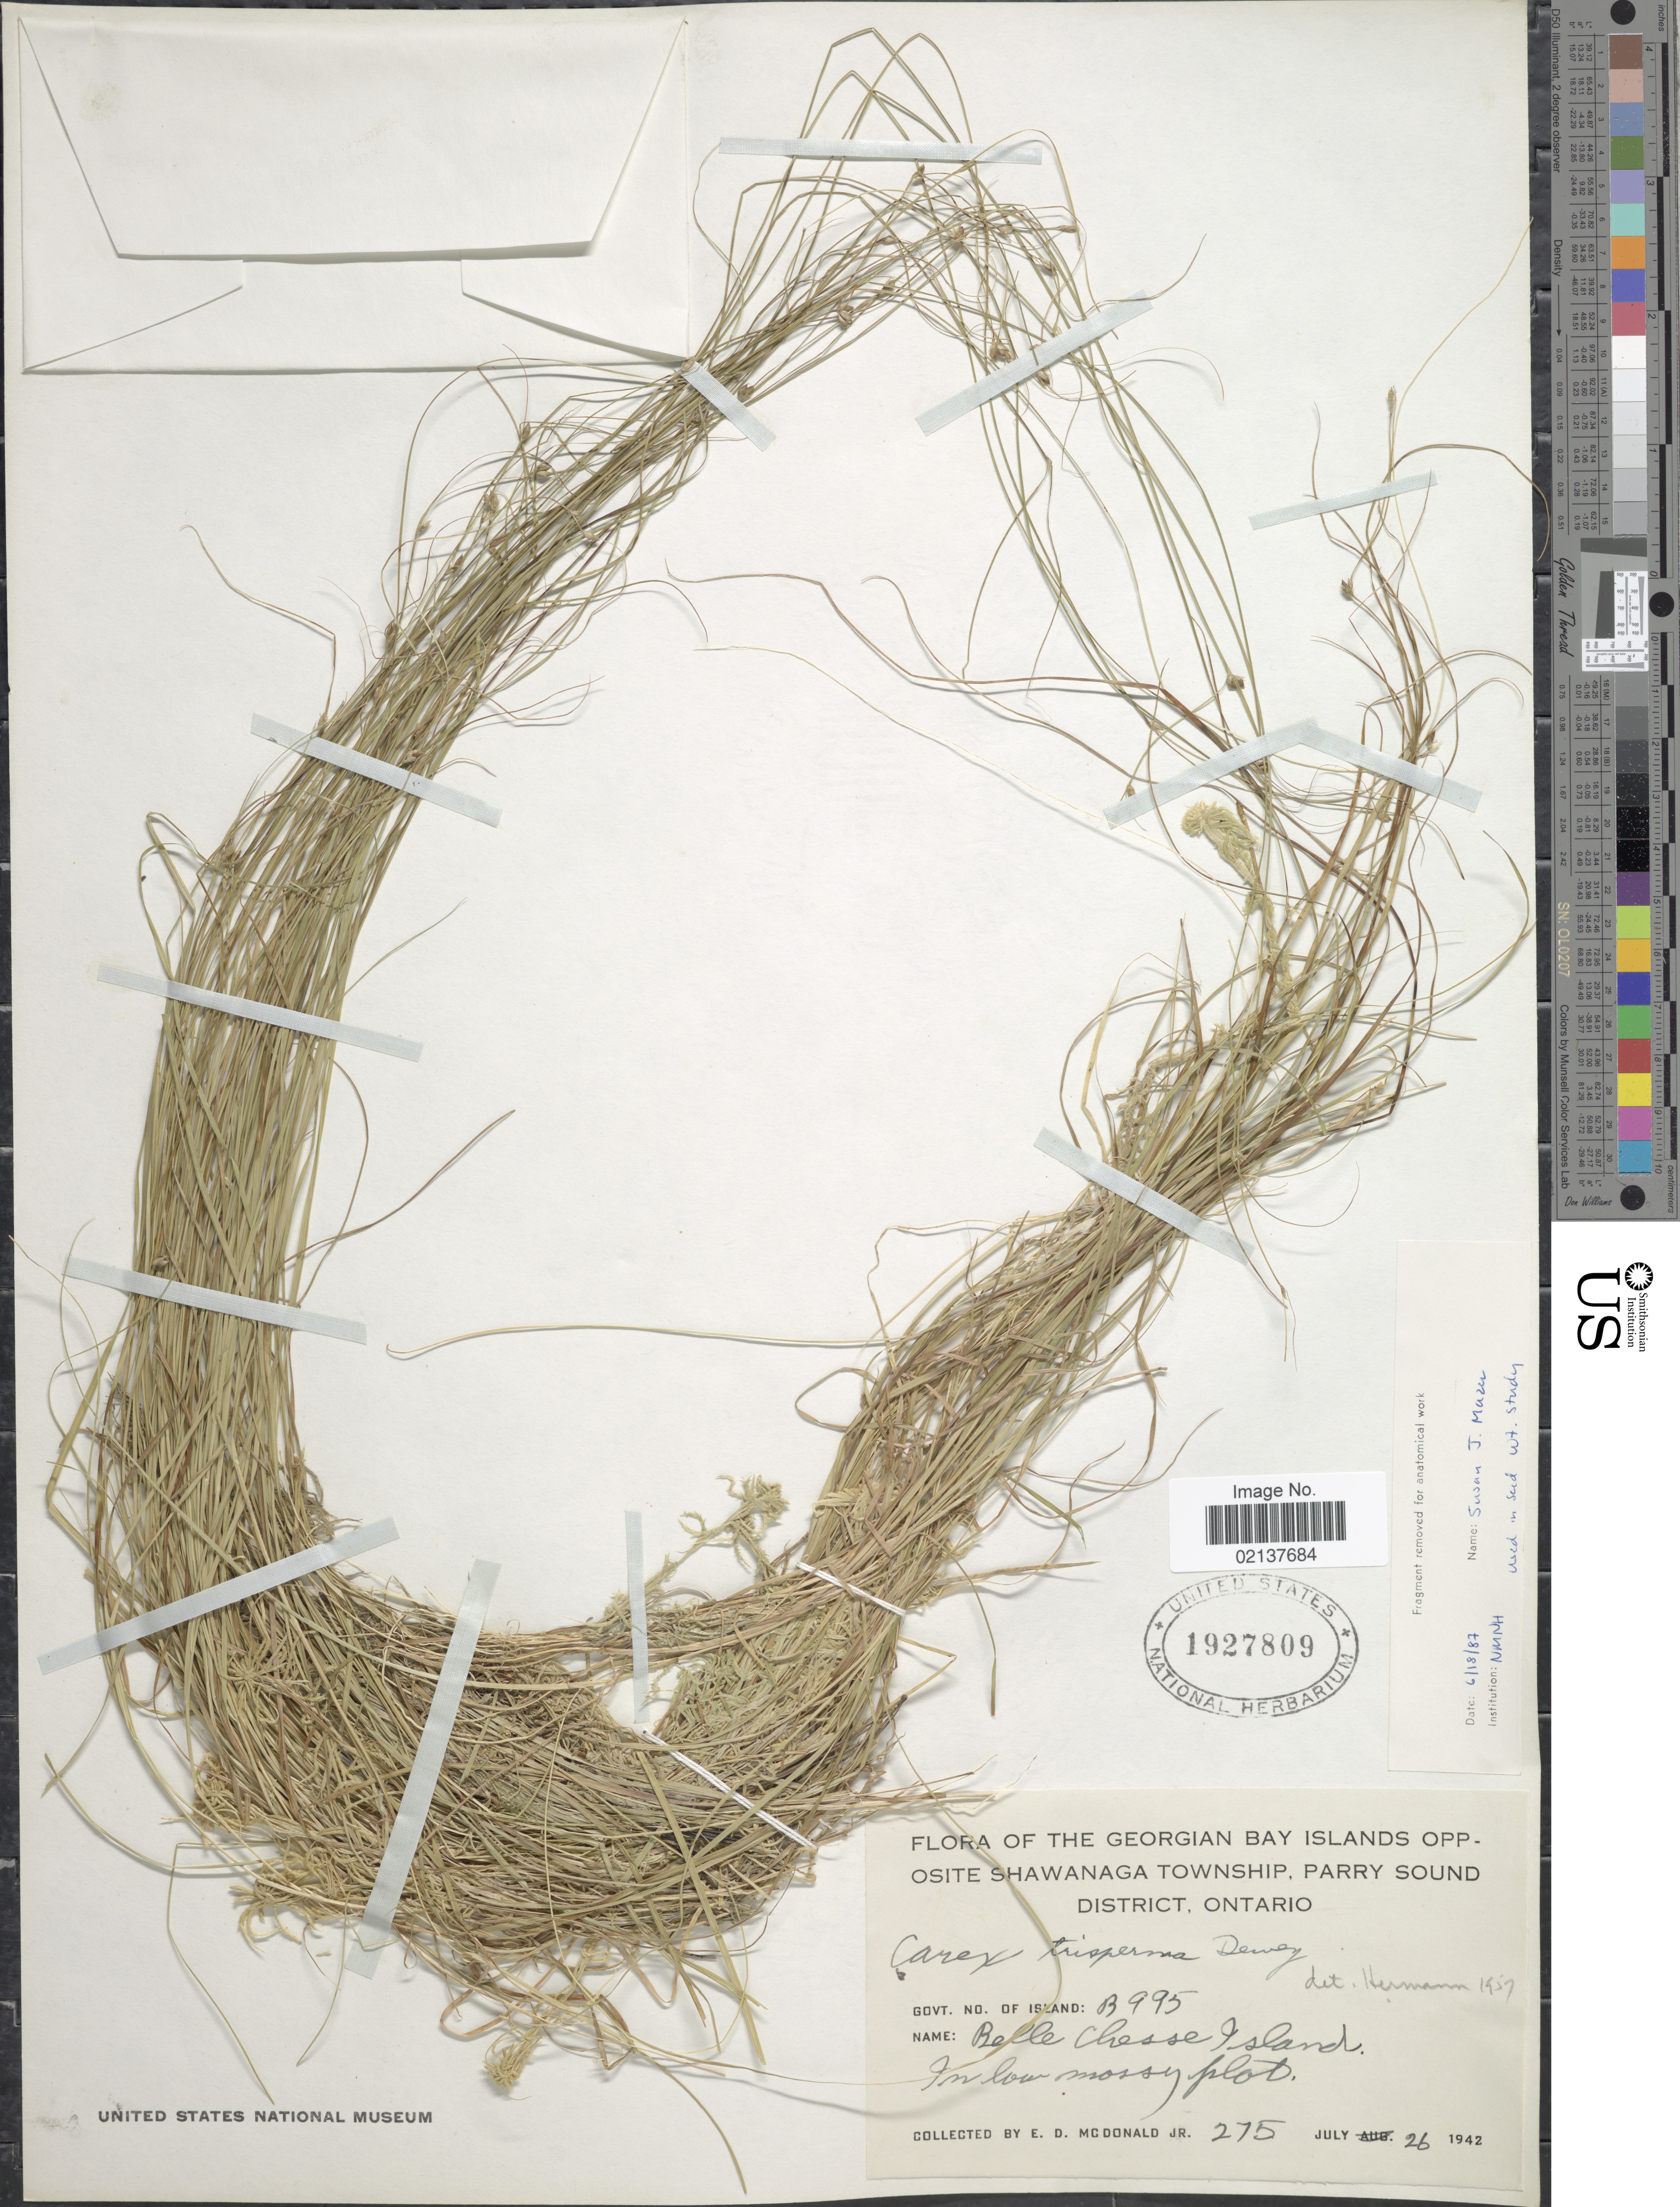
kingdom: Plantae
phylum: Tracheophyta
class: Liliopsida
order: Poales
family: Cyperaceae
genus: Carex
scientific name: Carex trisperma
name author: Dewey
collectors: E. D. McDonald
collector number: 275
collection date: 1942-07-26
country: Canada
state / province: Ontario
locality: The Georgian Bay Islands Opposite Shawanaga Township, Parry Sound District, B995, Belle Chesse Island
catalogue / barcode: US 1927809